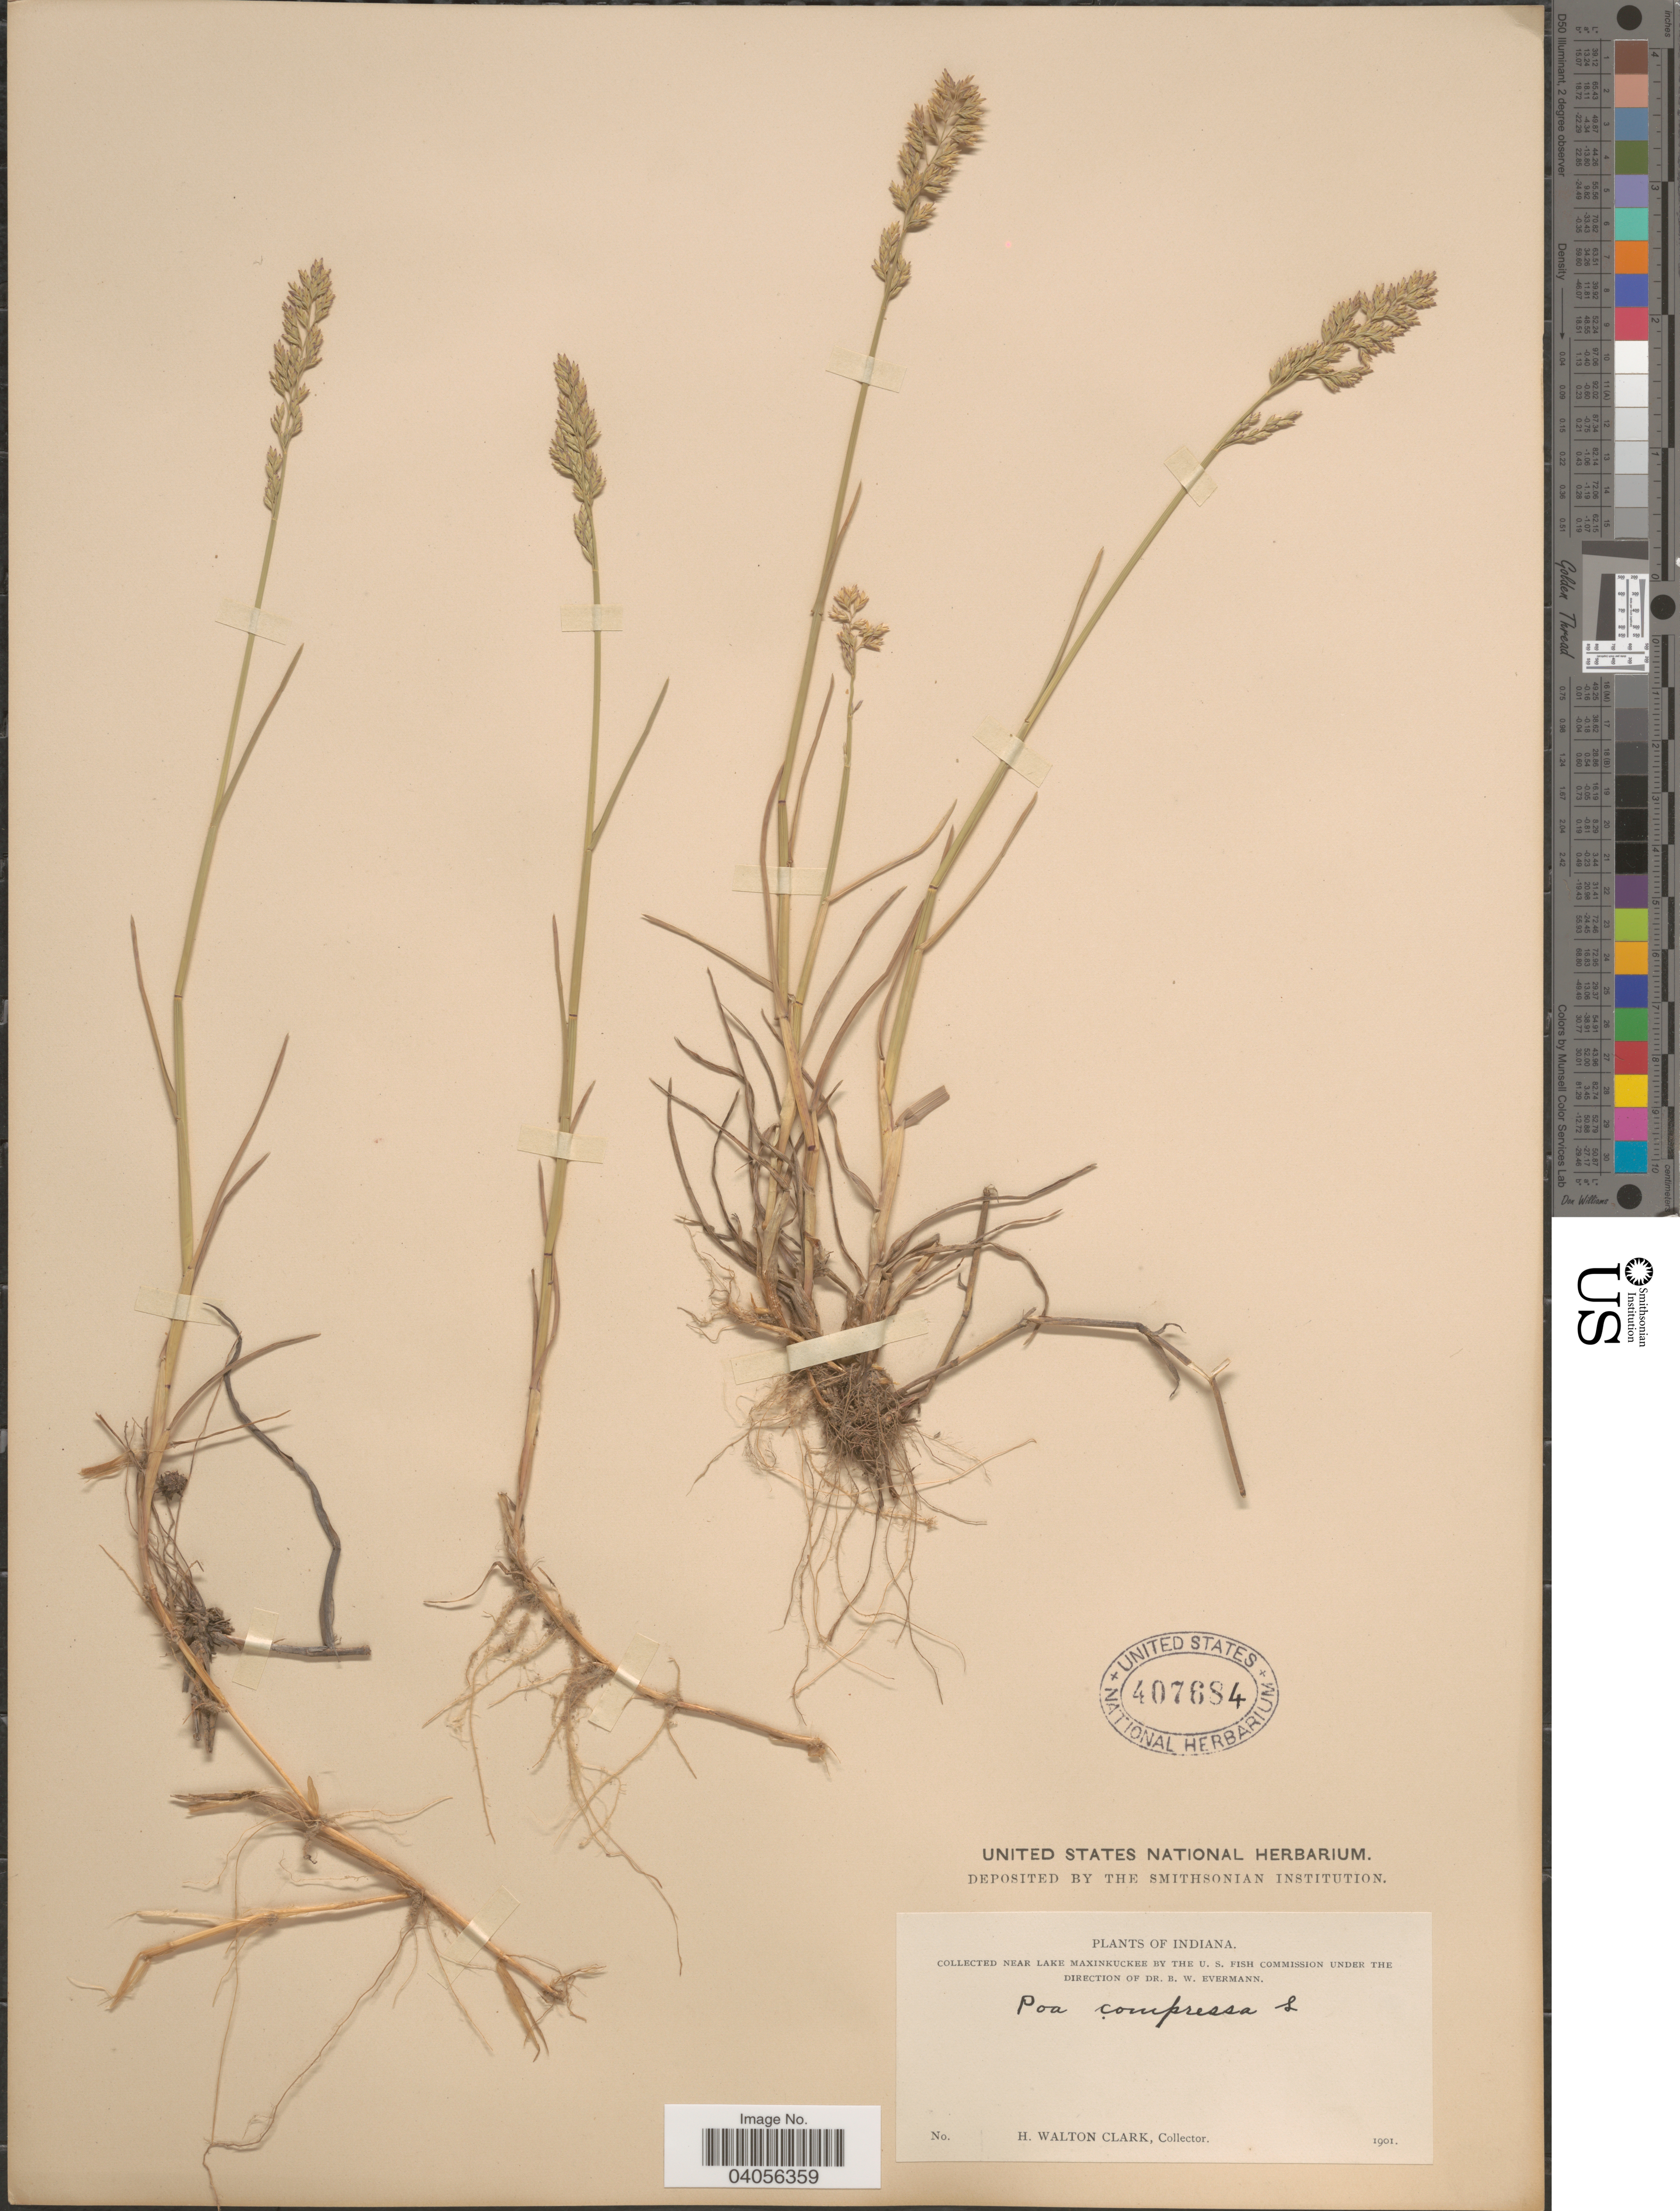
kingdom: Plantae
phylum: Tracheophyta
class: Liliopsida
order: Poales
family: Poaceae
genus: Poa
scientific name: Poa compressa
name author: L.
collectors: H. W. Clark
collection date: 1901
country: United States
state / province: Indiana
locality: Near Lake Maxinkuckee.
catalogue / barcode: US 407684